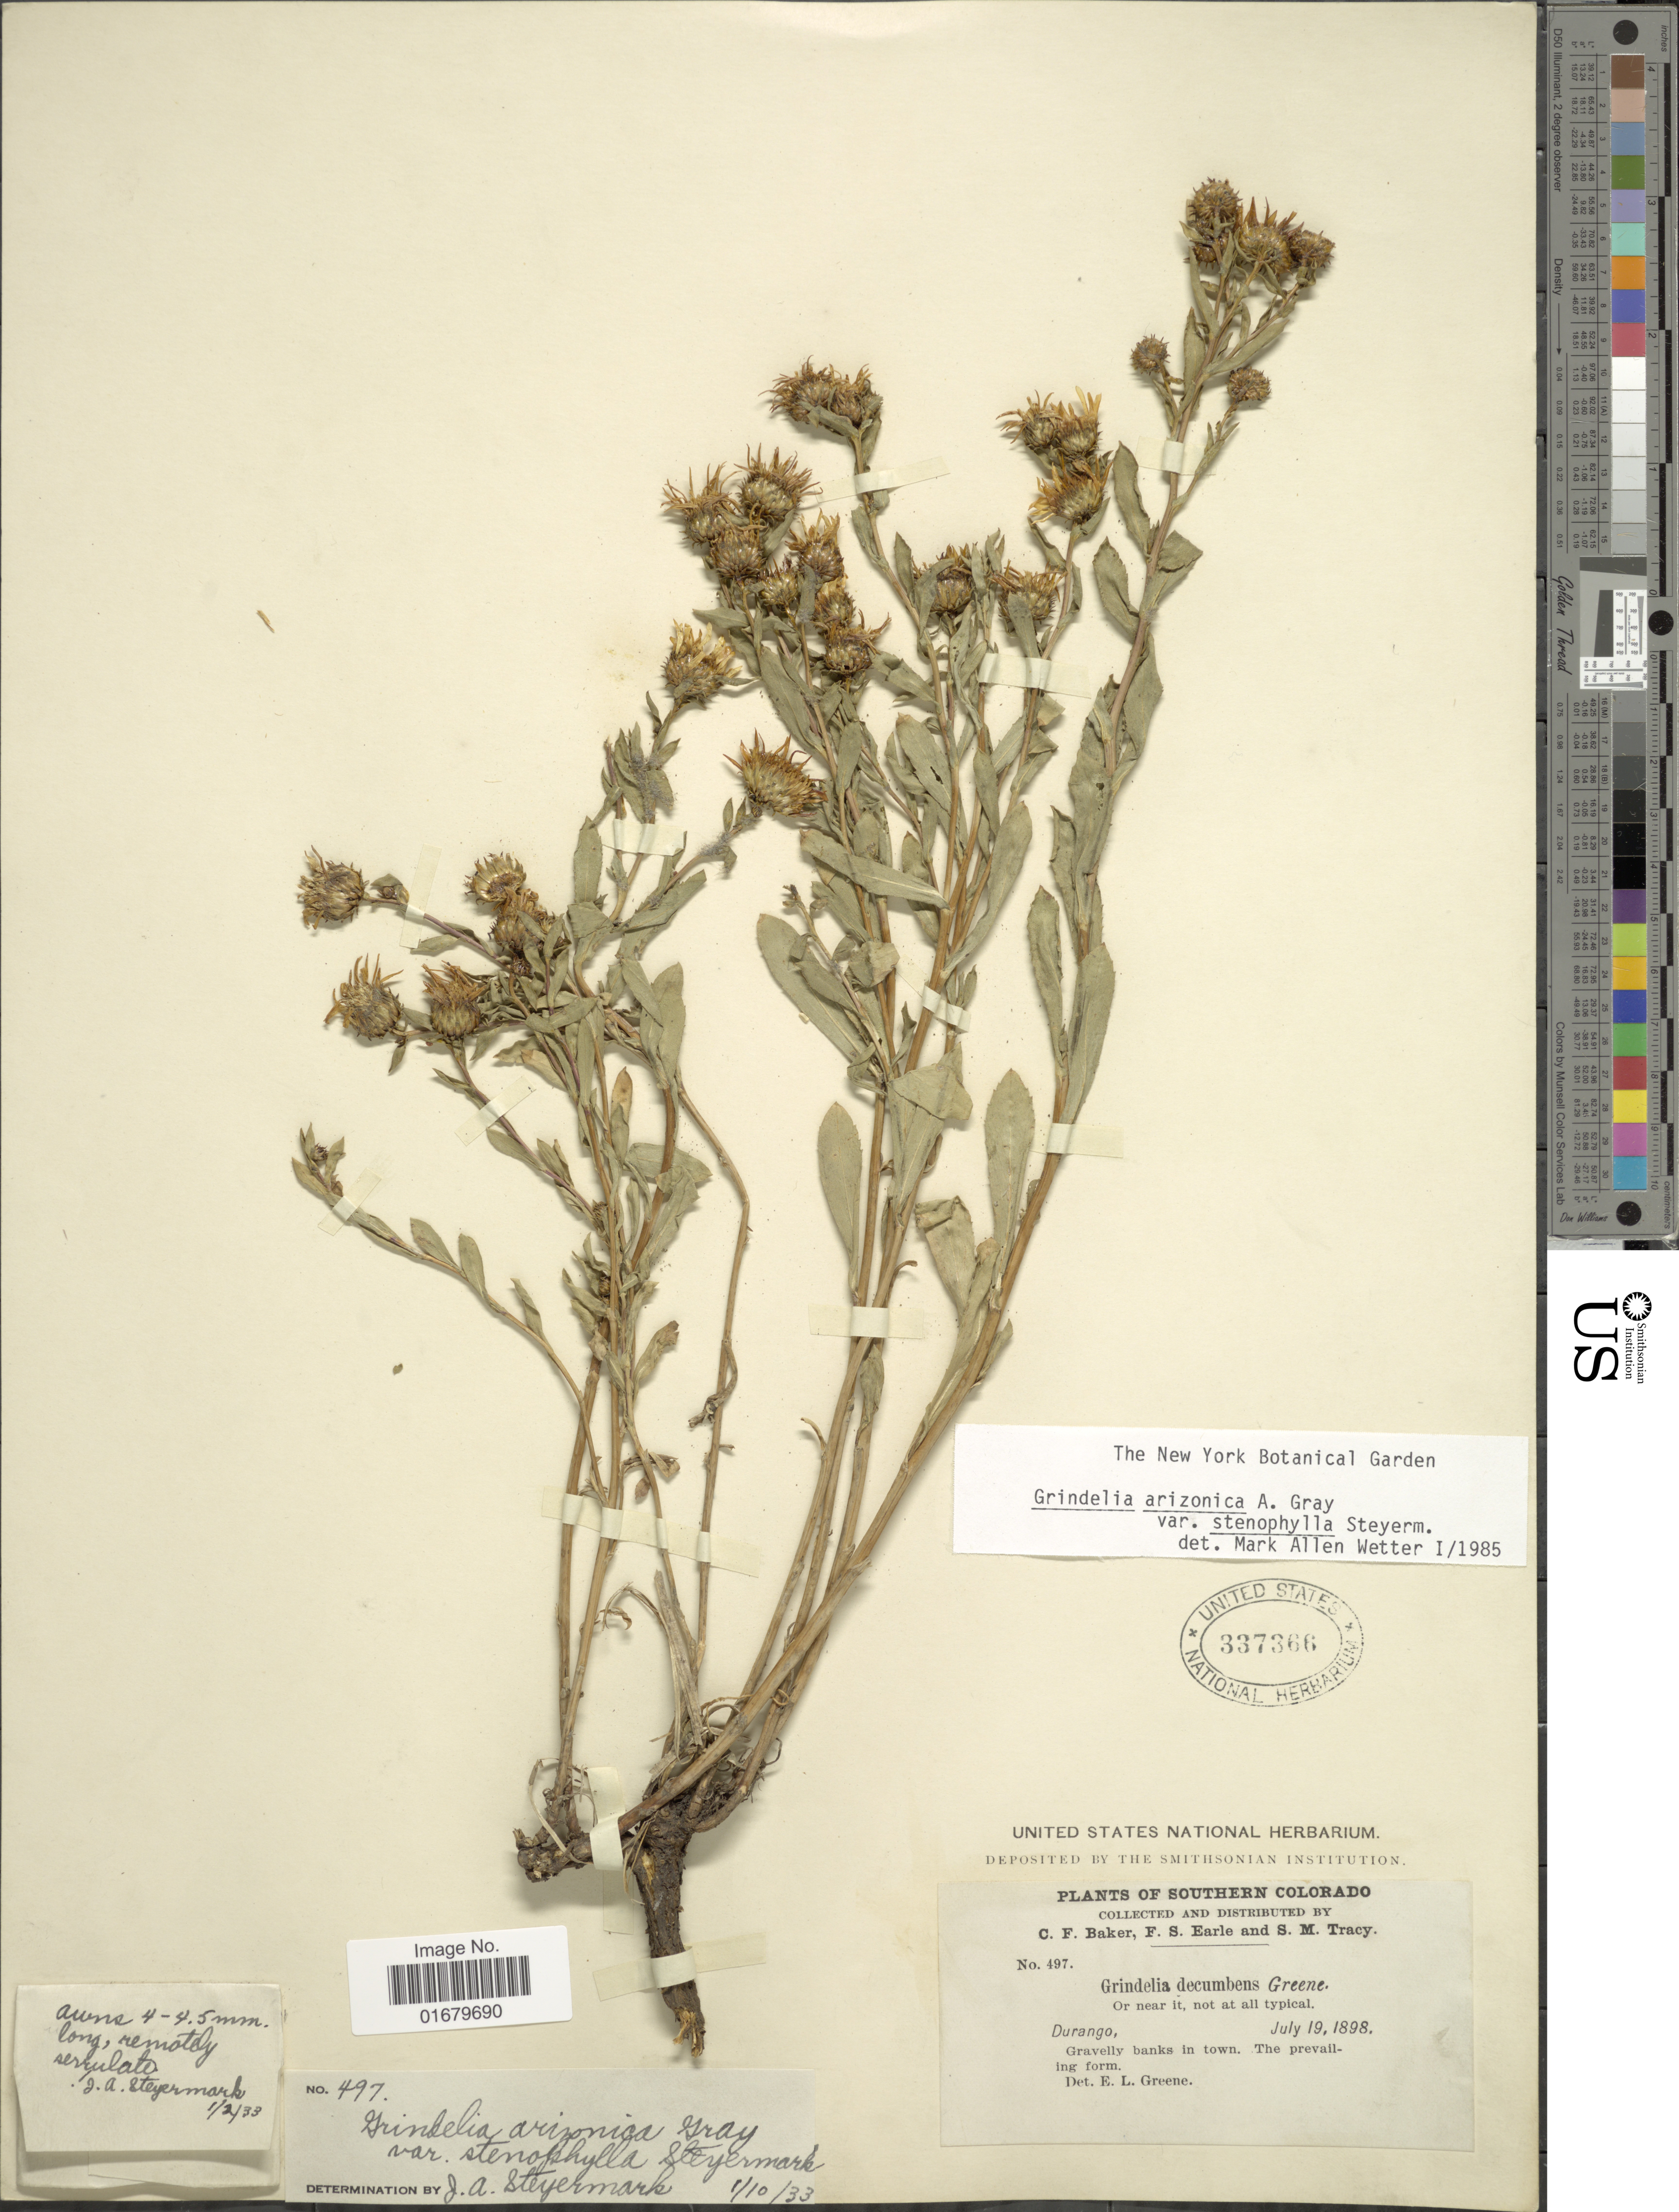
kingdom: Plantae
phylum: Tracheophyta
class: Magnoliopsida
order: Asterales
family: Asteraceae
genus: Grindelia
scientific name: Grindelia arizonica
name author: A. Gray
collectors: C. F. Baker, F. S. Earle & S. Stracy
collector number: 497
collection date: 1898-07-19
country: United States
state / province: Colorado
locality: Southern Colorado, Durango.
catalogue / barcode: US 337366